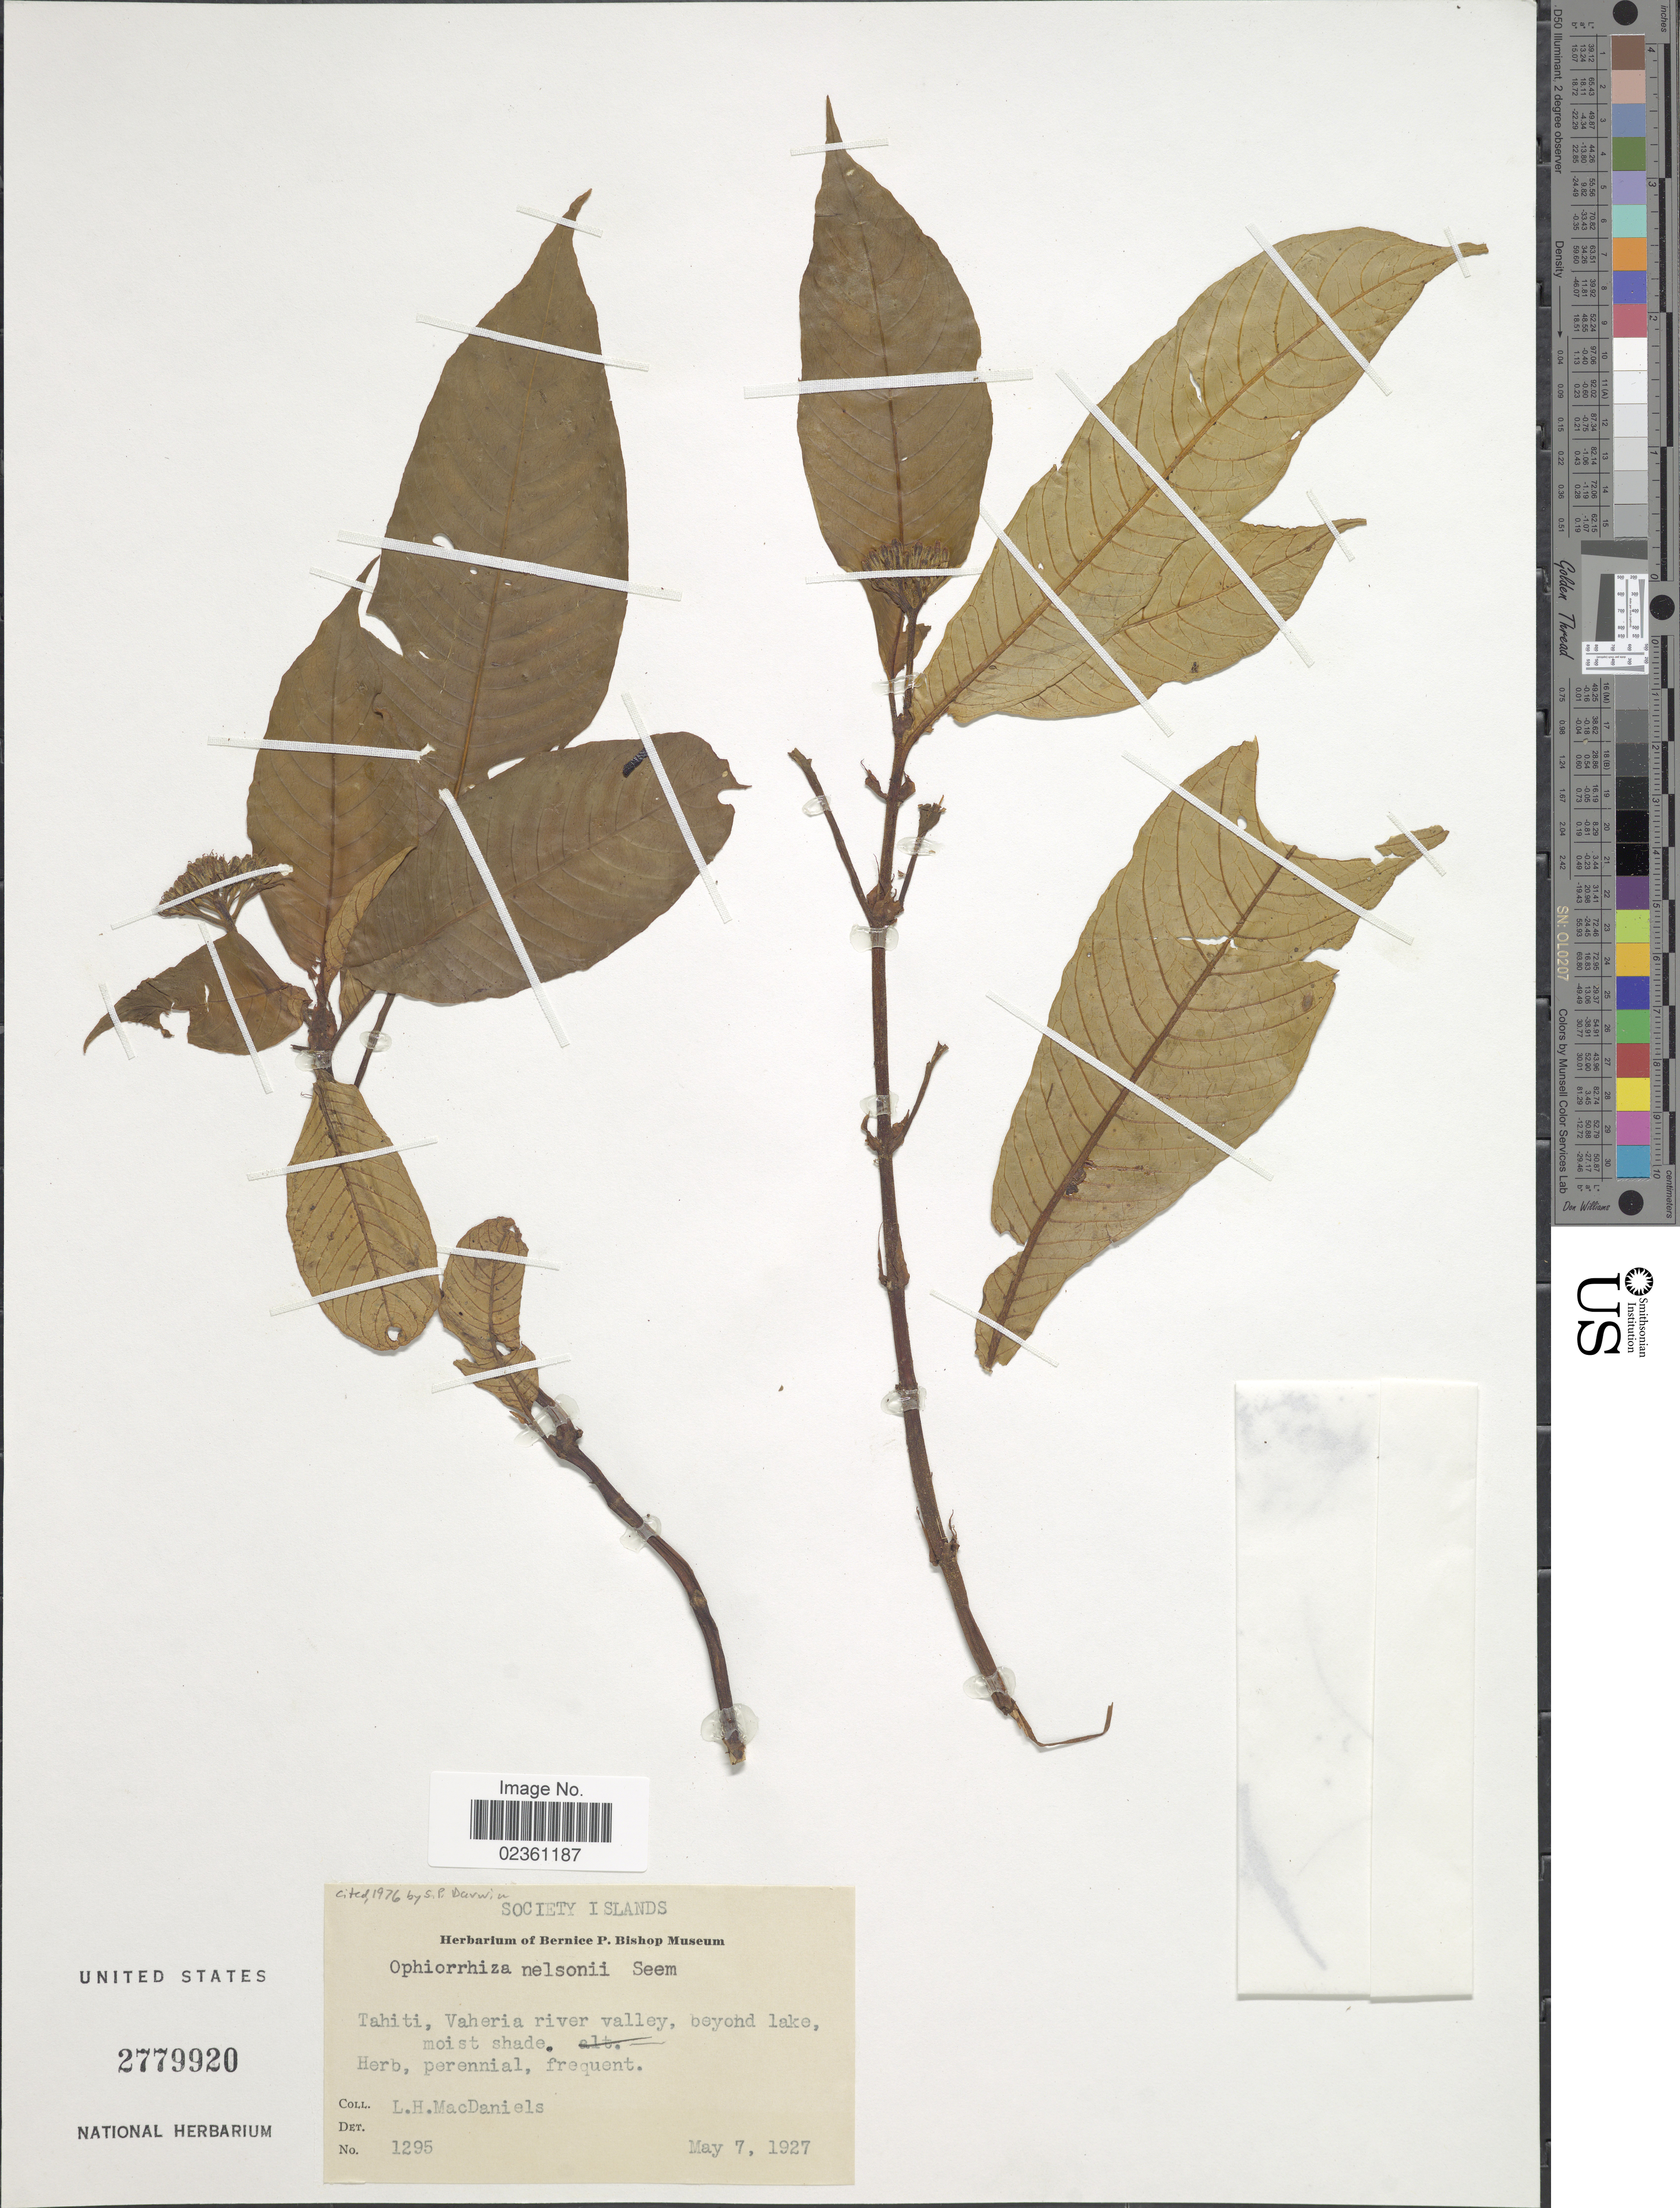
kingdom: Plantae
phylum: Tracheophyta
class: Magnoliopsida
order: Gentianales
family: Rubiaceae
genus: Ophiorrhiza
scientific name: Ophiorrhiza nelsonii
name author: Seem.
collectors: L. H. MacDaniels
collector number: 1295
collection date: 1927-05-07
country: French Polynesia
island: Tahiti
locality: Society Islands, Tahiti, Vaheria river valley, beyond lake, moist shade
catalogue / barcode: US 2779920